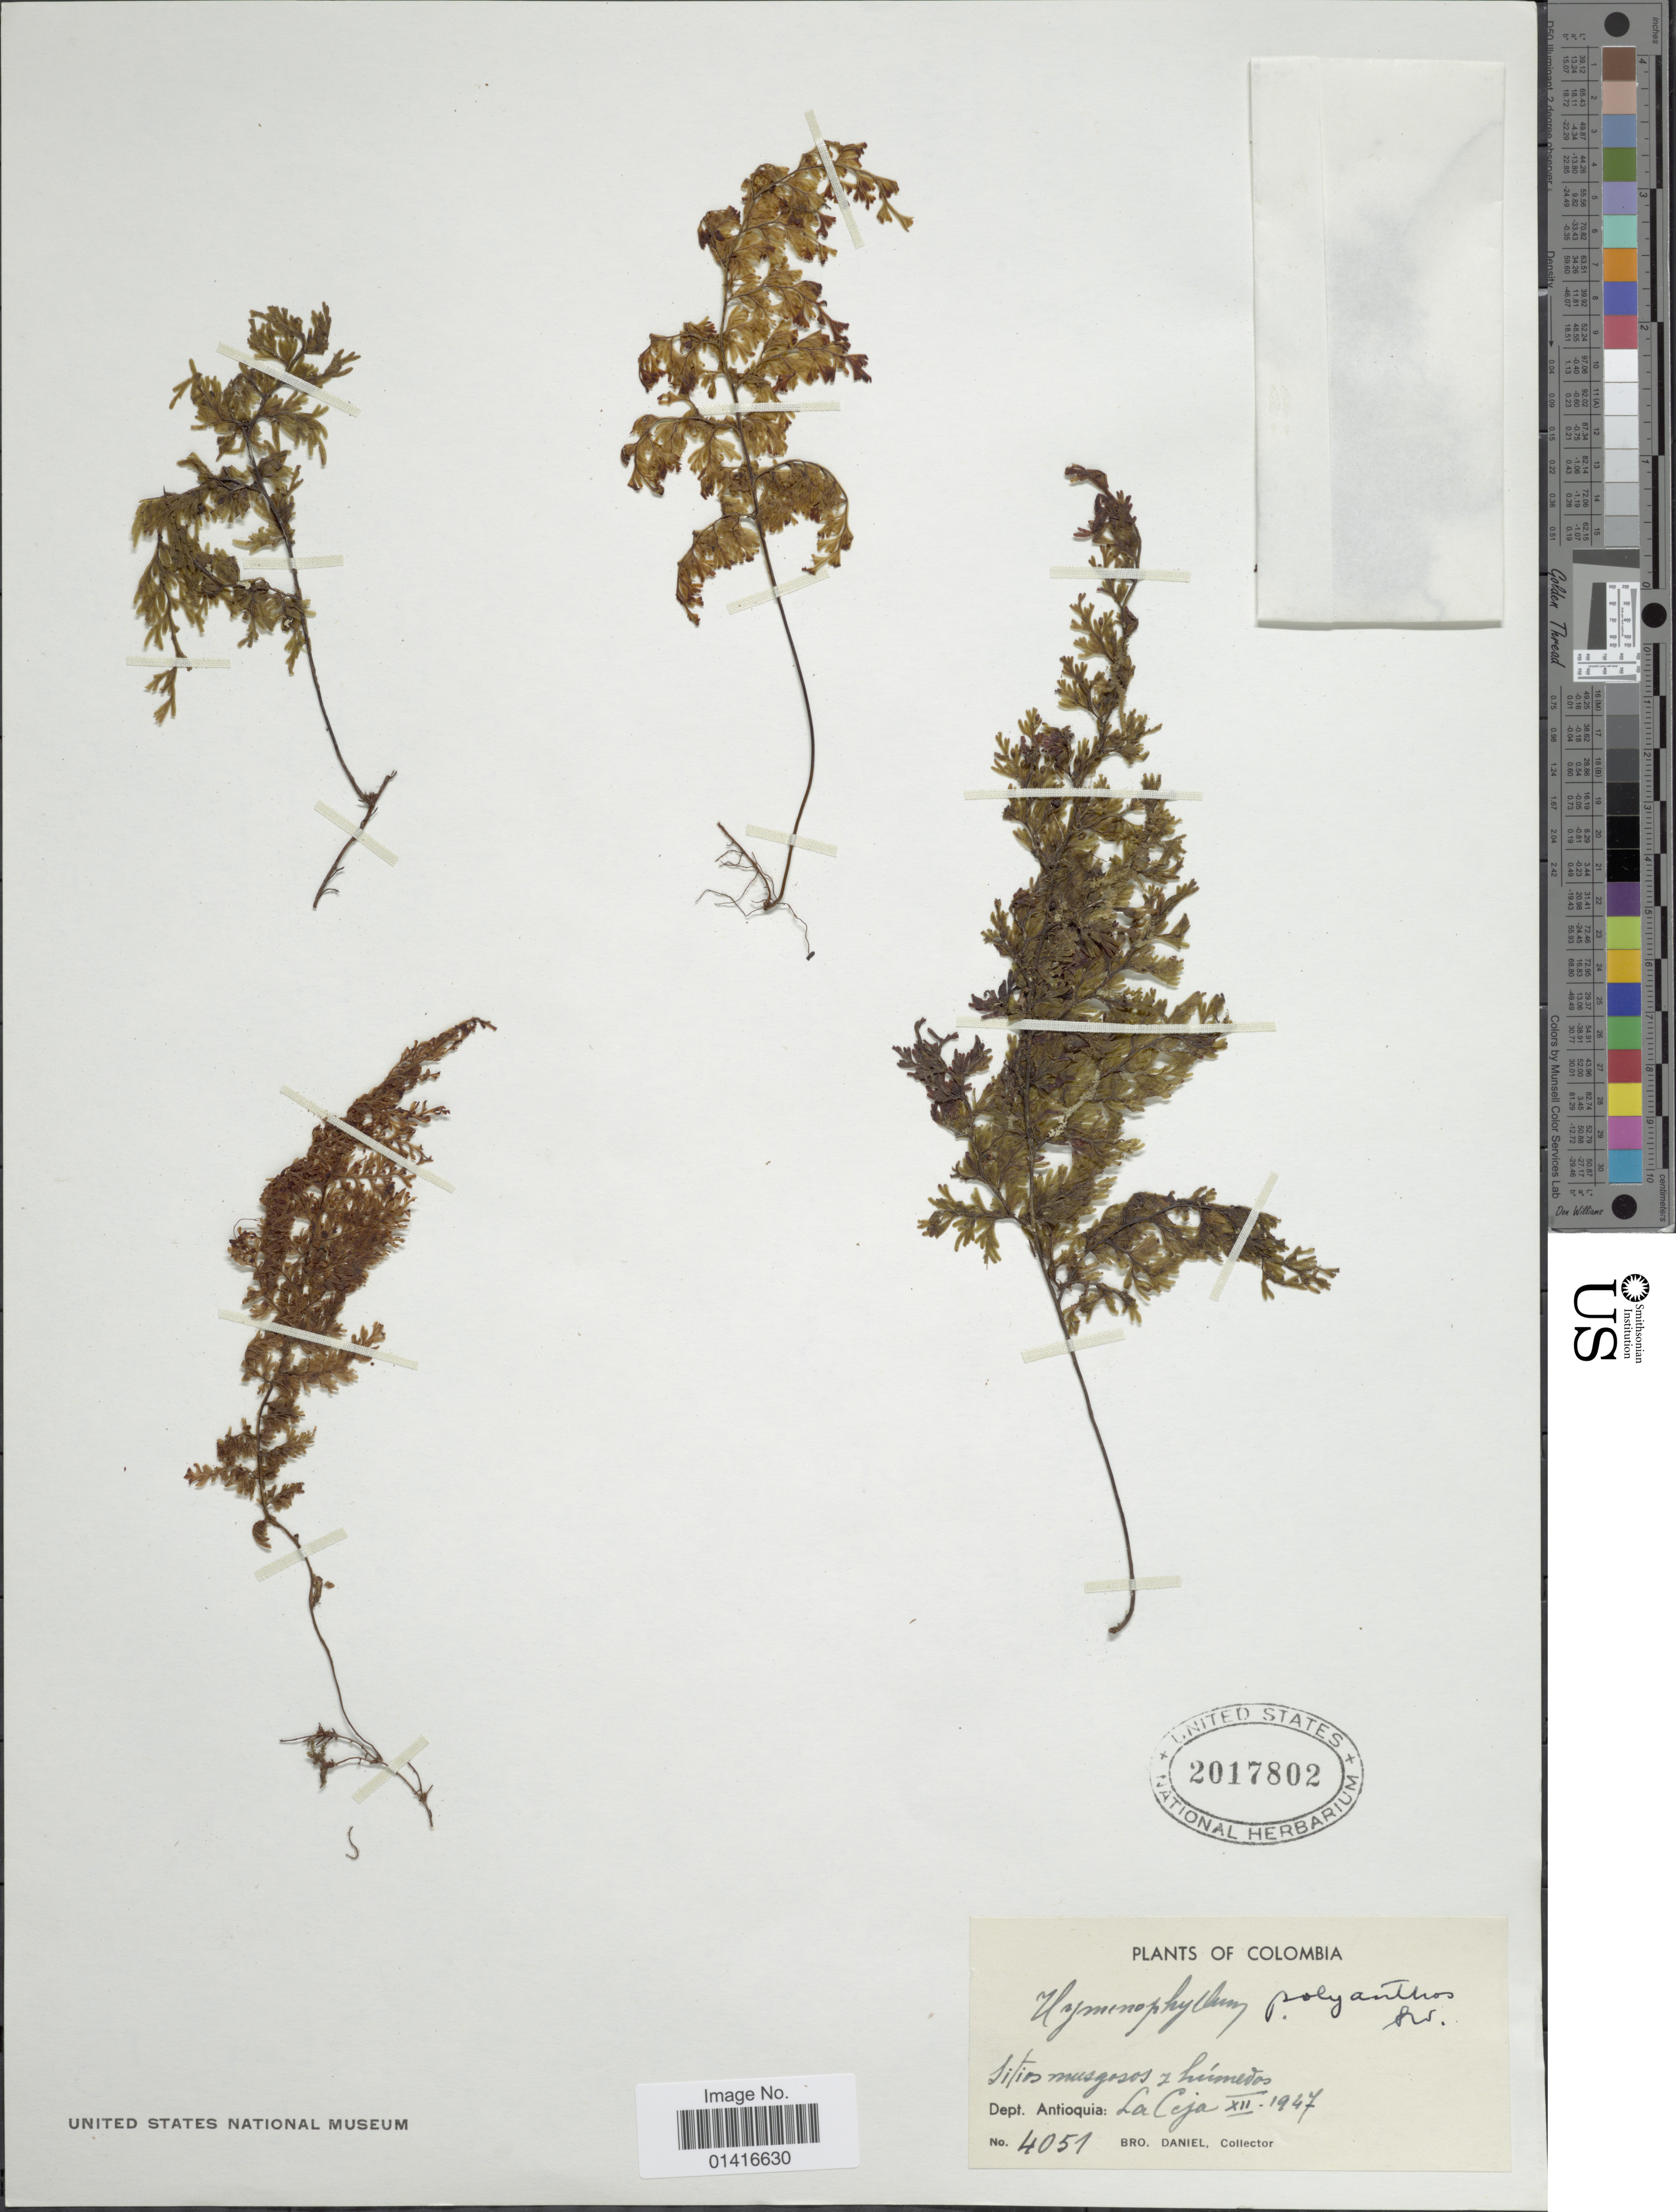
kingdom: Plantae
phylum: Tracheophyta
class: Polypodiopsida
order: Hymenophyllales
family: Hymenophyllaceae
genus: Hymenophyllum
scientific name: Hymenophyllum myriocarpum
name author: Hook.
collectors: Bro. Daniel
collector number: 4051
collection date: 1947-07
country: Colombia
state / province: Antioquia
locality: Dept. Antiquia: La Ceja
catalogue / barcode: US 2017802